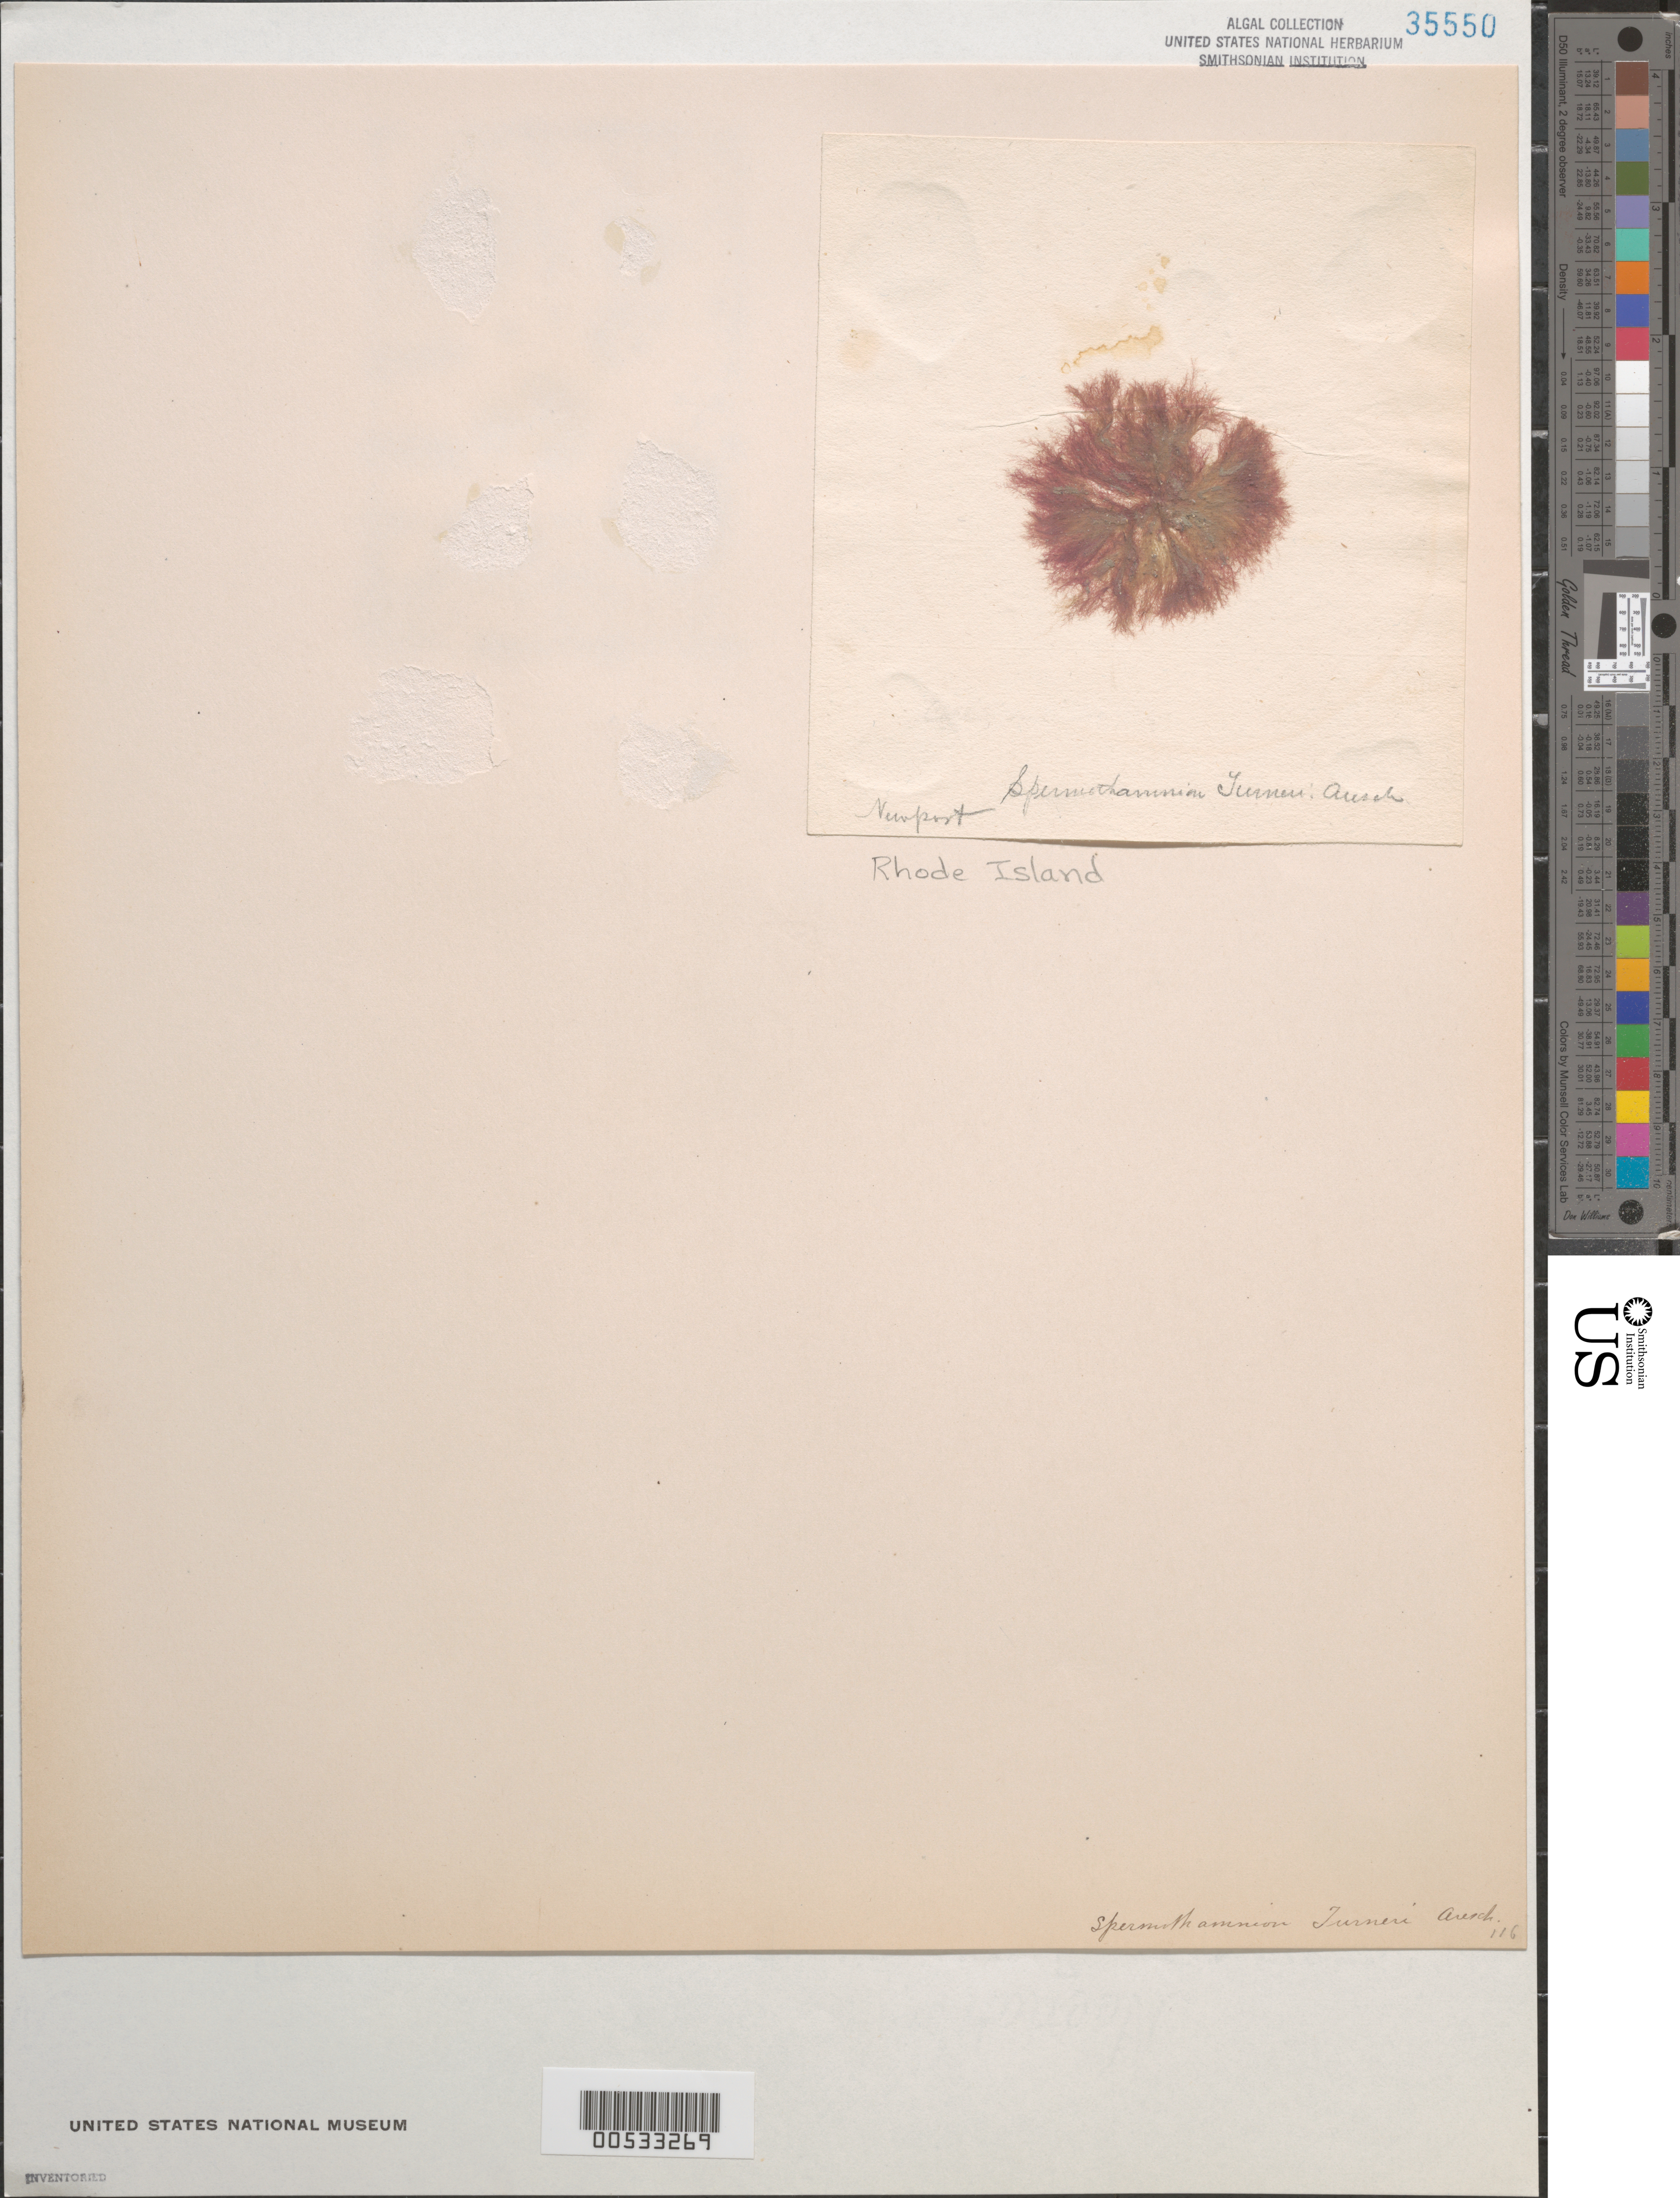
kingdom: Plantae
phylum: Rhodophyta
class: Florideophyceae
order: Ceramiales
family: Ceramiaceae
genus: Scagelothamnion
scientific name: Scagelothamnion turneri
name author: (Mert. ex Roth) A. Athanasiadis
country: United States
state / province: Rhode Island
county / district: Newport County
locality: Newport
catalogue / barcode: US 35550